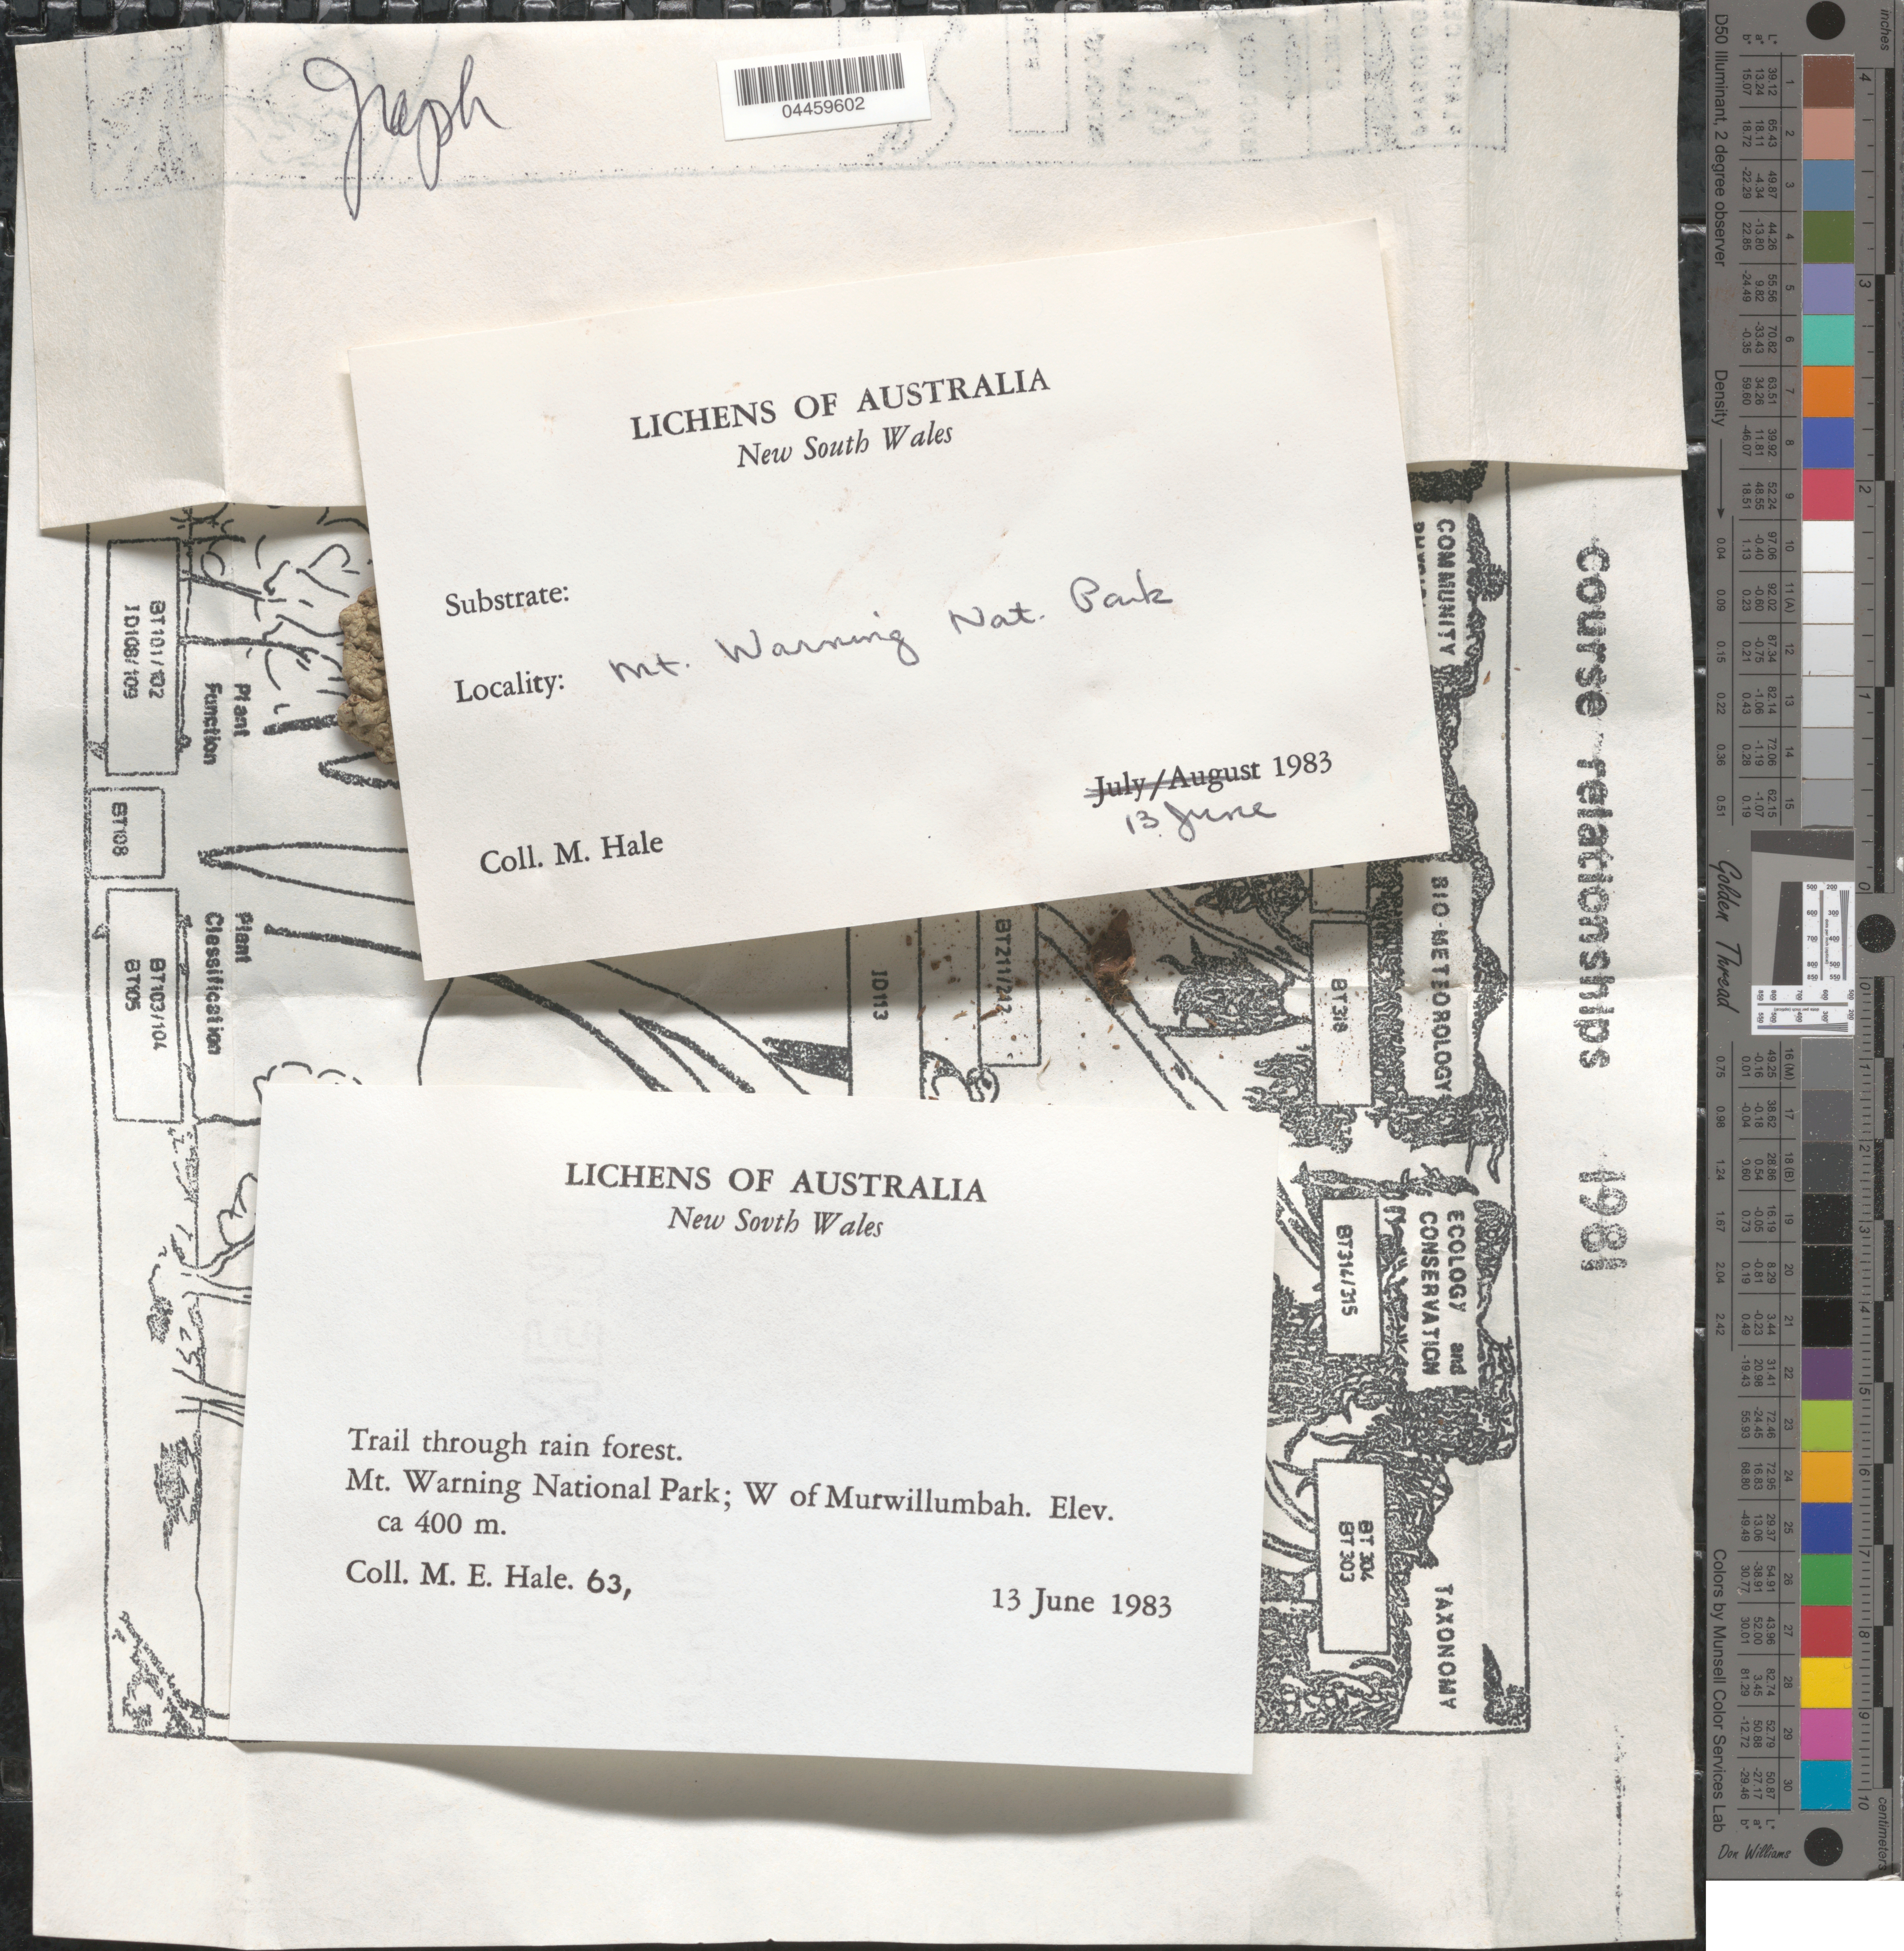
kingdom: Fungi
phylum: Ascomycota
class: Lecanoromycetes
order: Ostropales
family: Graphidaceae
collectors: M. Hale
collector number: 63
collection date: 1983-06-13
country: Australia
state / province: New South Wales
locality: Mt. Warning National Park; W of Murwillumbah.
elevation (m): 400